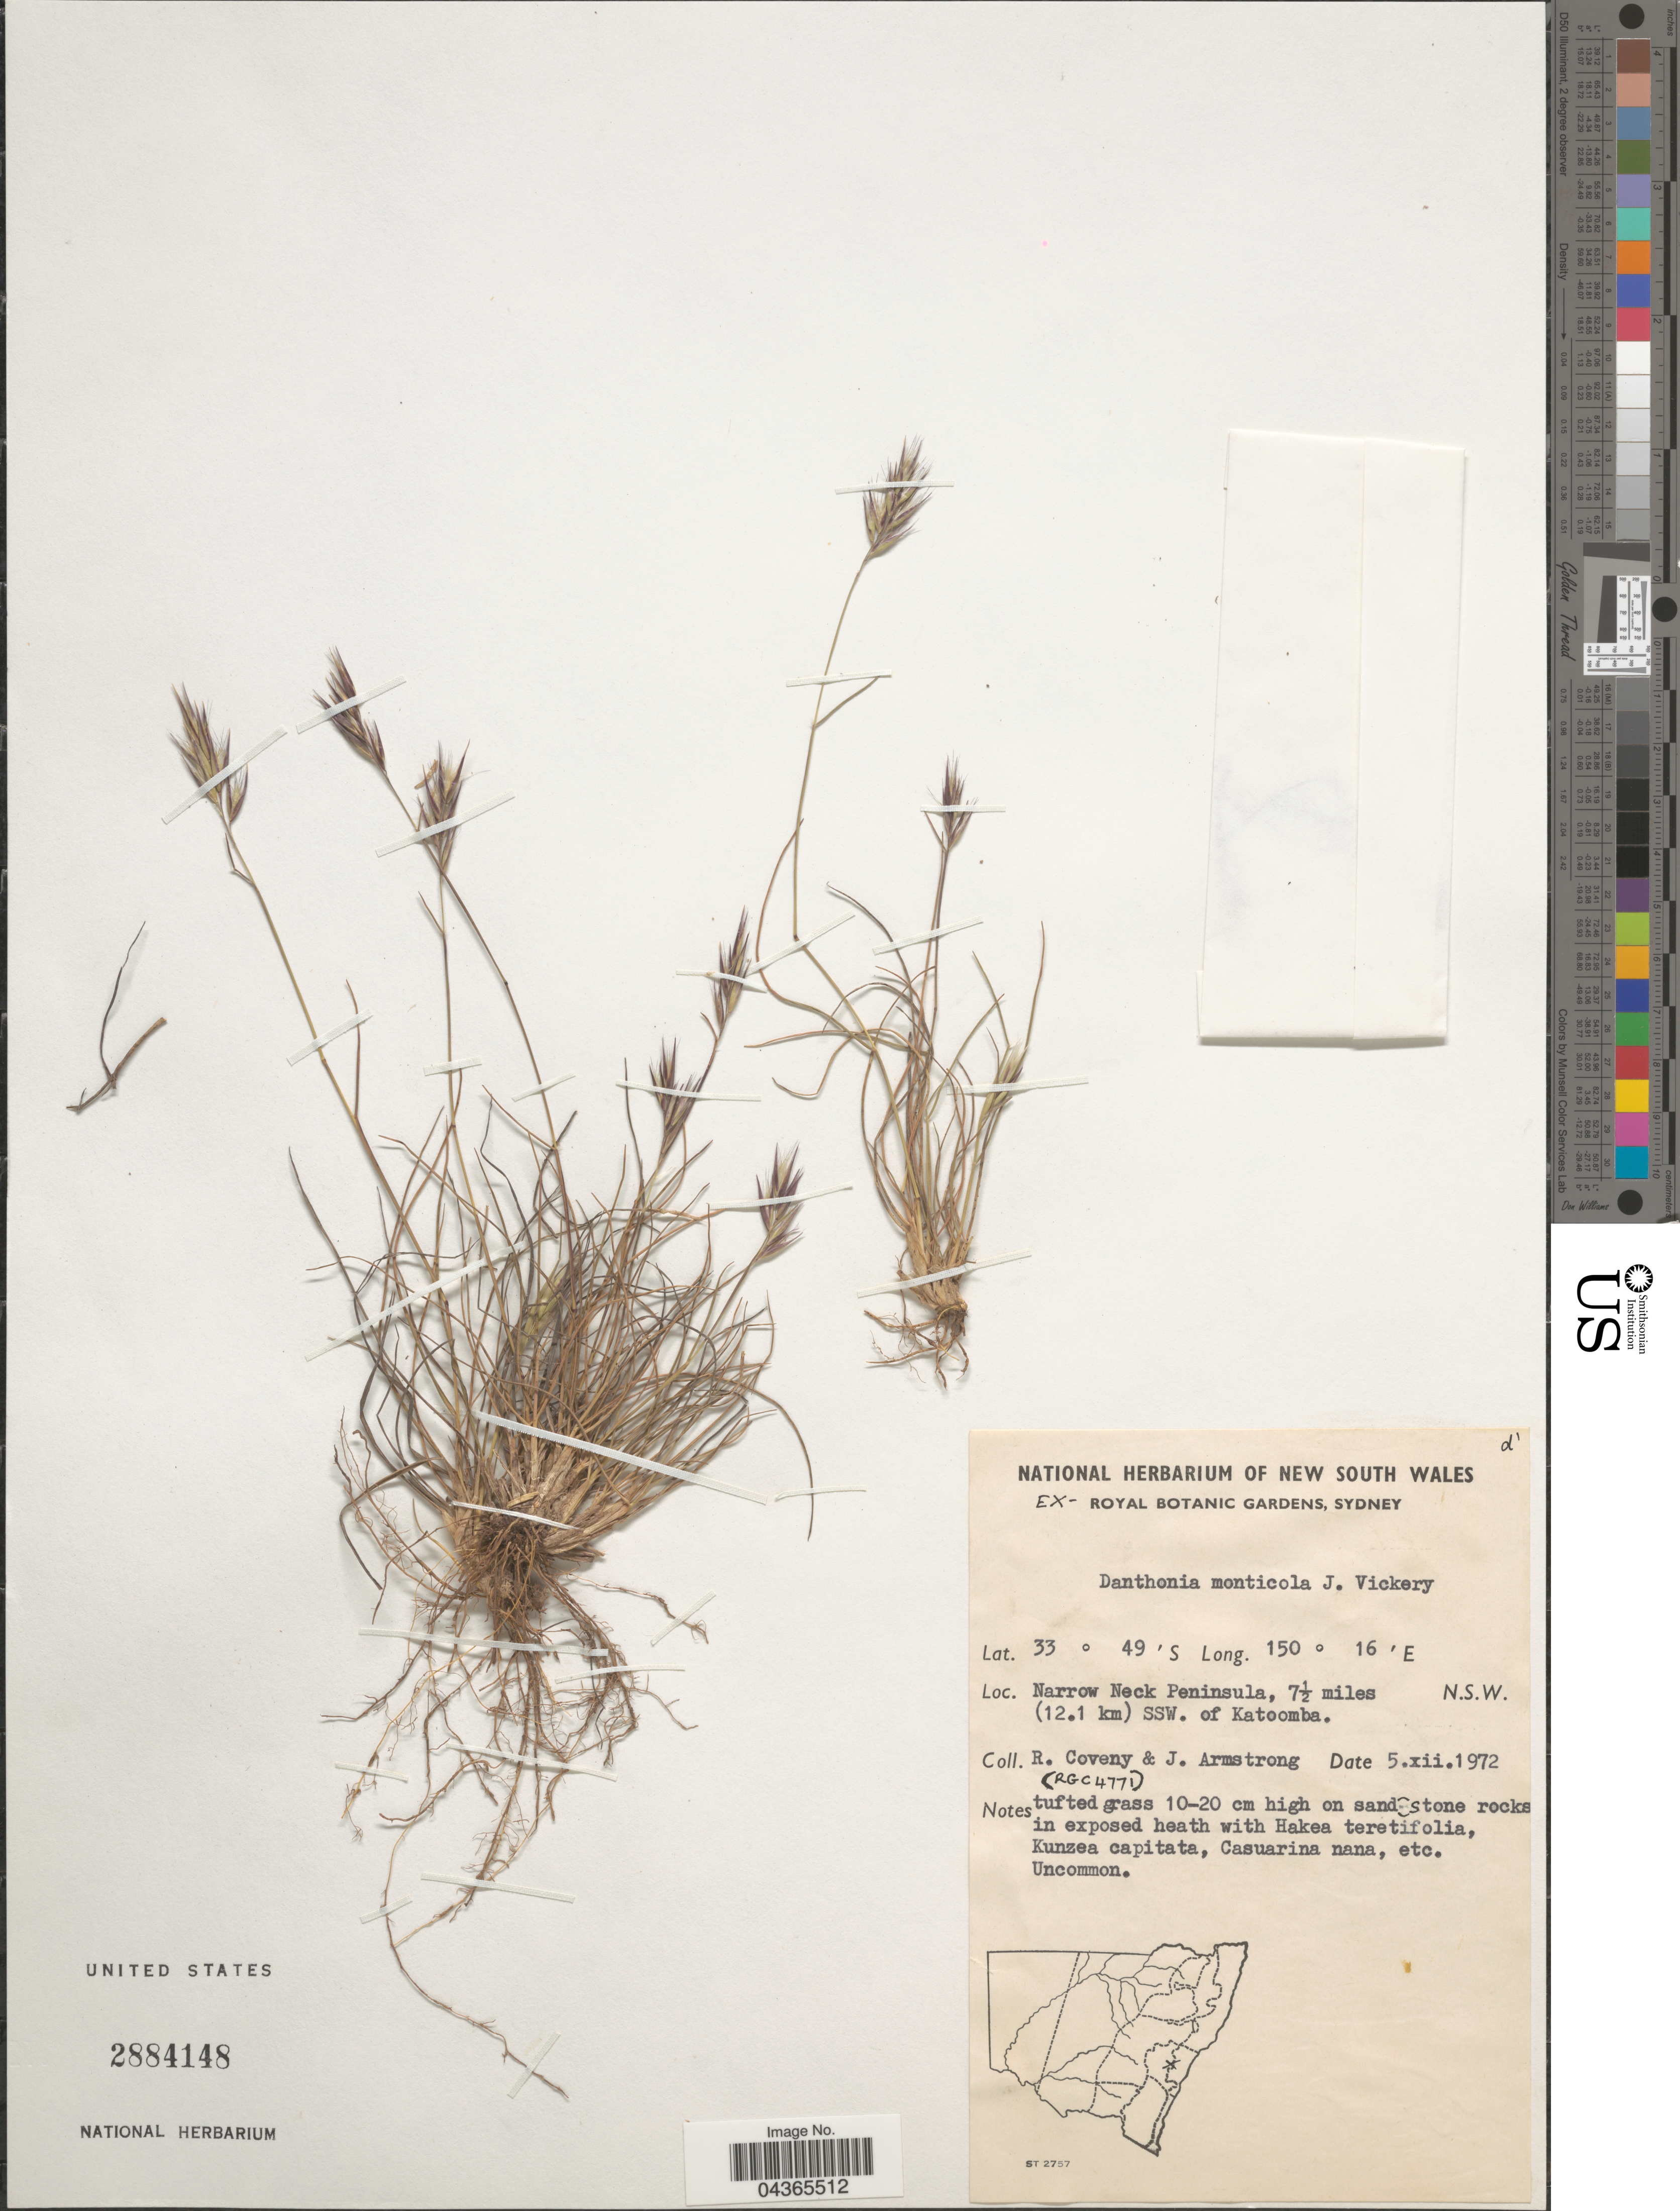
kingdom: Plantae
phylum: Tracheophyta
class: Liliopsida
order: Poales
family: Poaceae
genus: Rytidosperma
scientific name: Rytidosperma monticola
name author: (Vickery) Connor & Edgar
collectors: R. Coveny & J. Armstrong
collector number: RGC4771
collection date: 1972-12-05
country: Australia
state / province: New South Wales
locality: Narrow Neck Peninsula, 7½ miles (12.1 km) SSW. of Katoomba.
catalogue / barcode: US 2884148